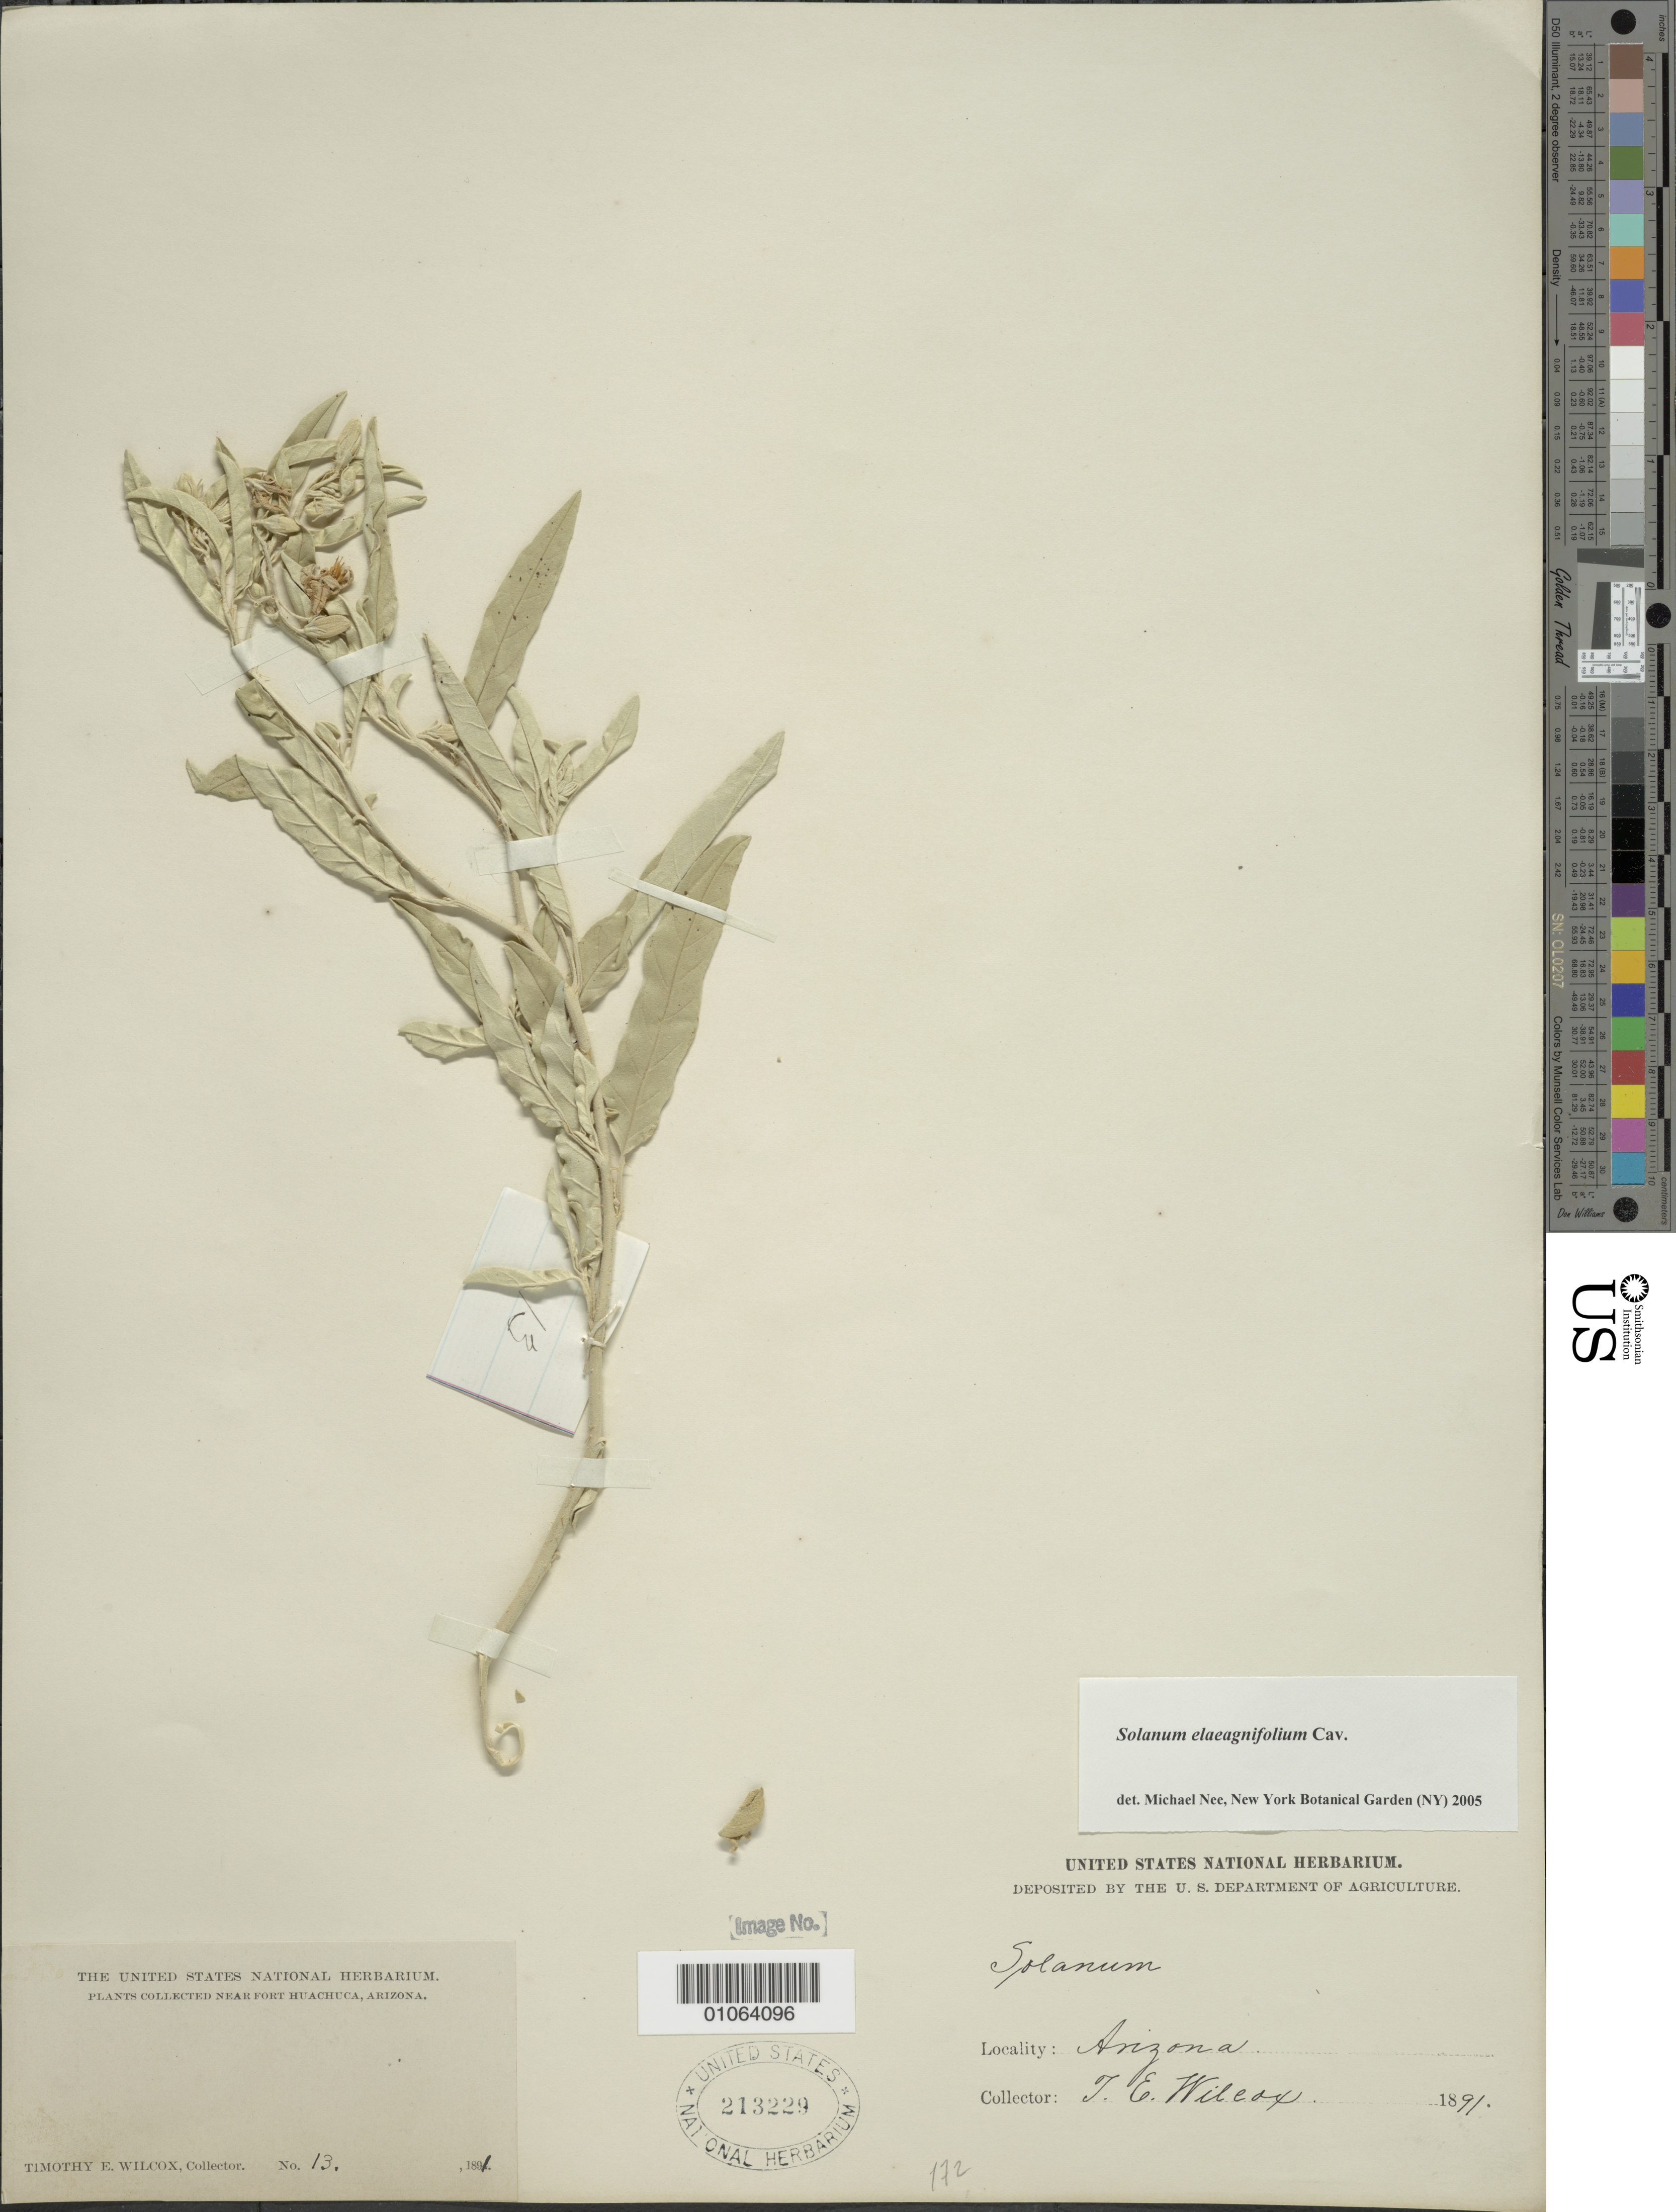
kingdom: Plantae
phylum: Tracheophyta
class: Magnoliopsida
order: Solanales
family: Solanaceae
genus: Solanum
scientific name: Solanum elaeagnifolium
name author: Cav.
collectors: T. E. Wilcox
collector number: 13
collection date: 1891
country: United States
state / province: Arizona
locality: Near Fort Huachuca.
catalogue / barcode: US 213229